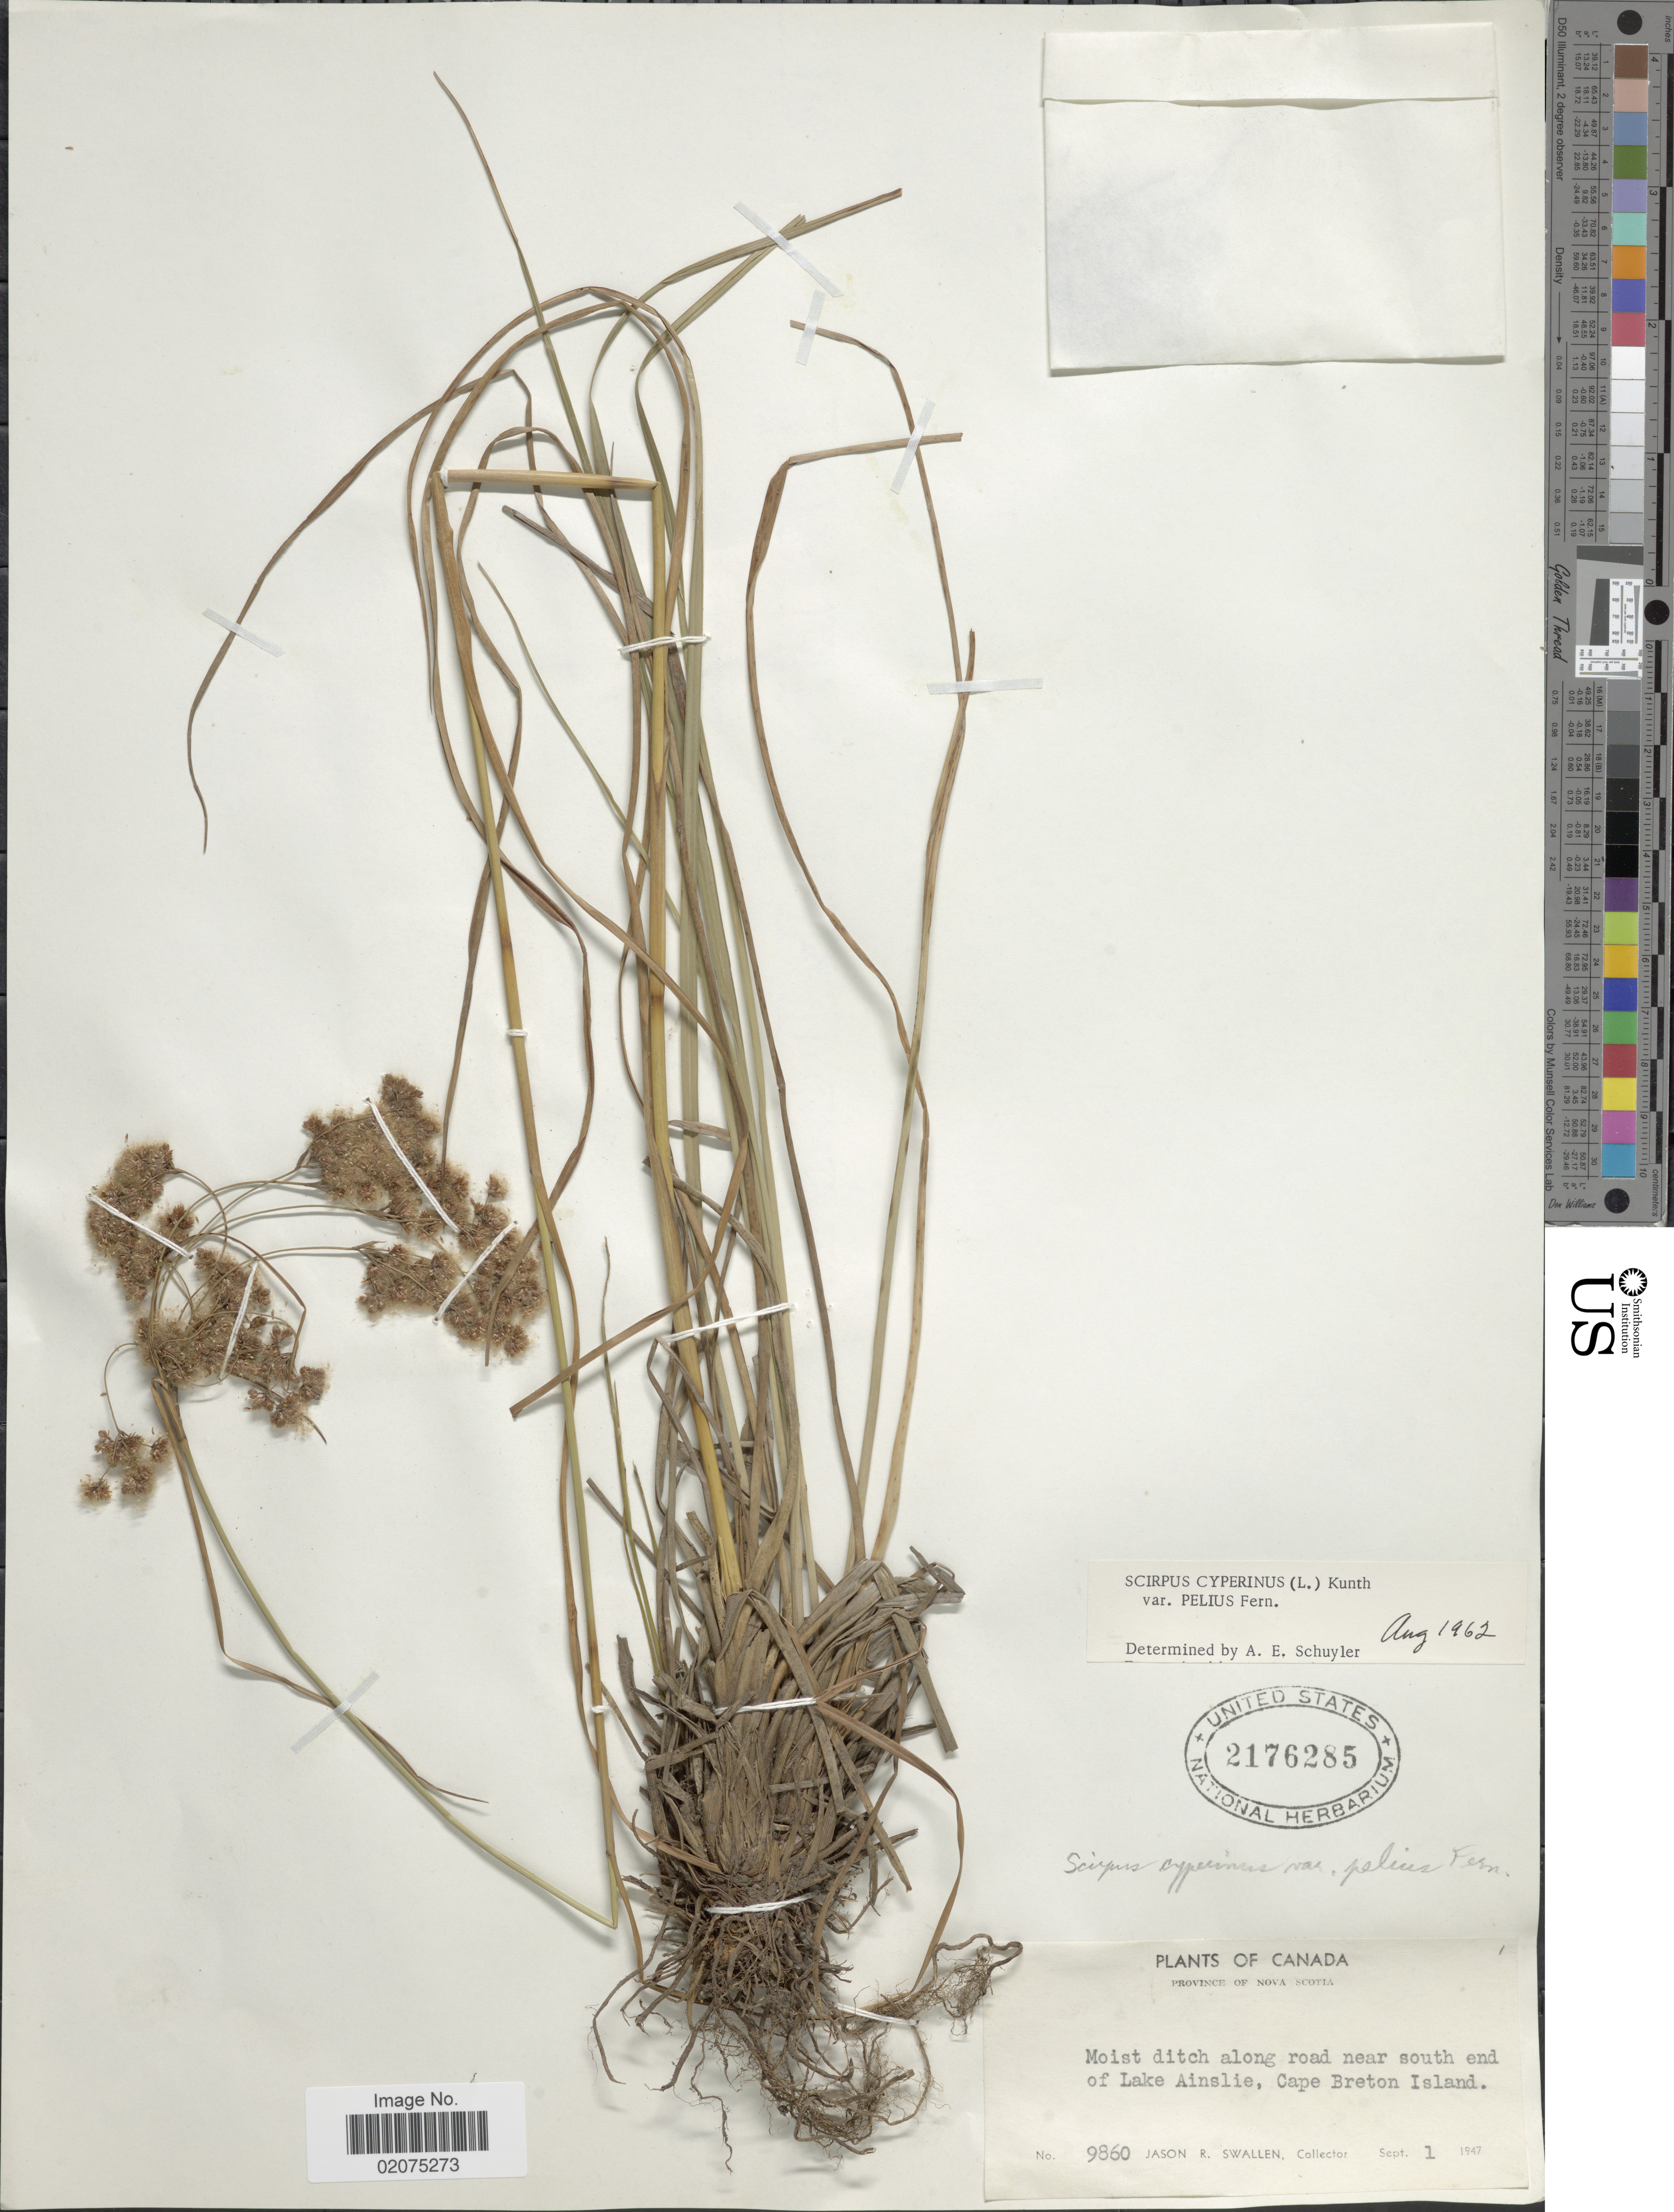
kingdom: Plantae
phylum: Tracheophyta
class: Liliopsida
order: Poales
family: Cyperaceae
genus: Scirpus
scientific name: Scirpus cyperinus var. pelius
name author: Fernald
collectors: J. R. Swallen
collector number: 9860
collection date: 1947-09-01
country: Canada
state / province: Nova Scotia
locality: Along road near south end of Lake Ainslie, Cape Breton Island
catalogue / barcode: US 2176285